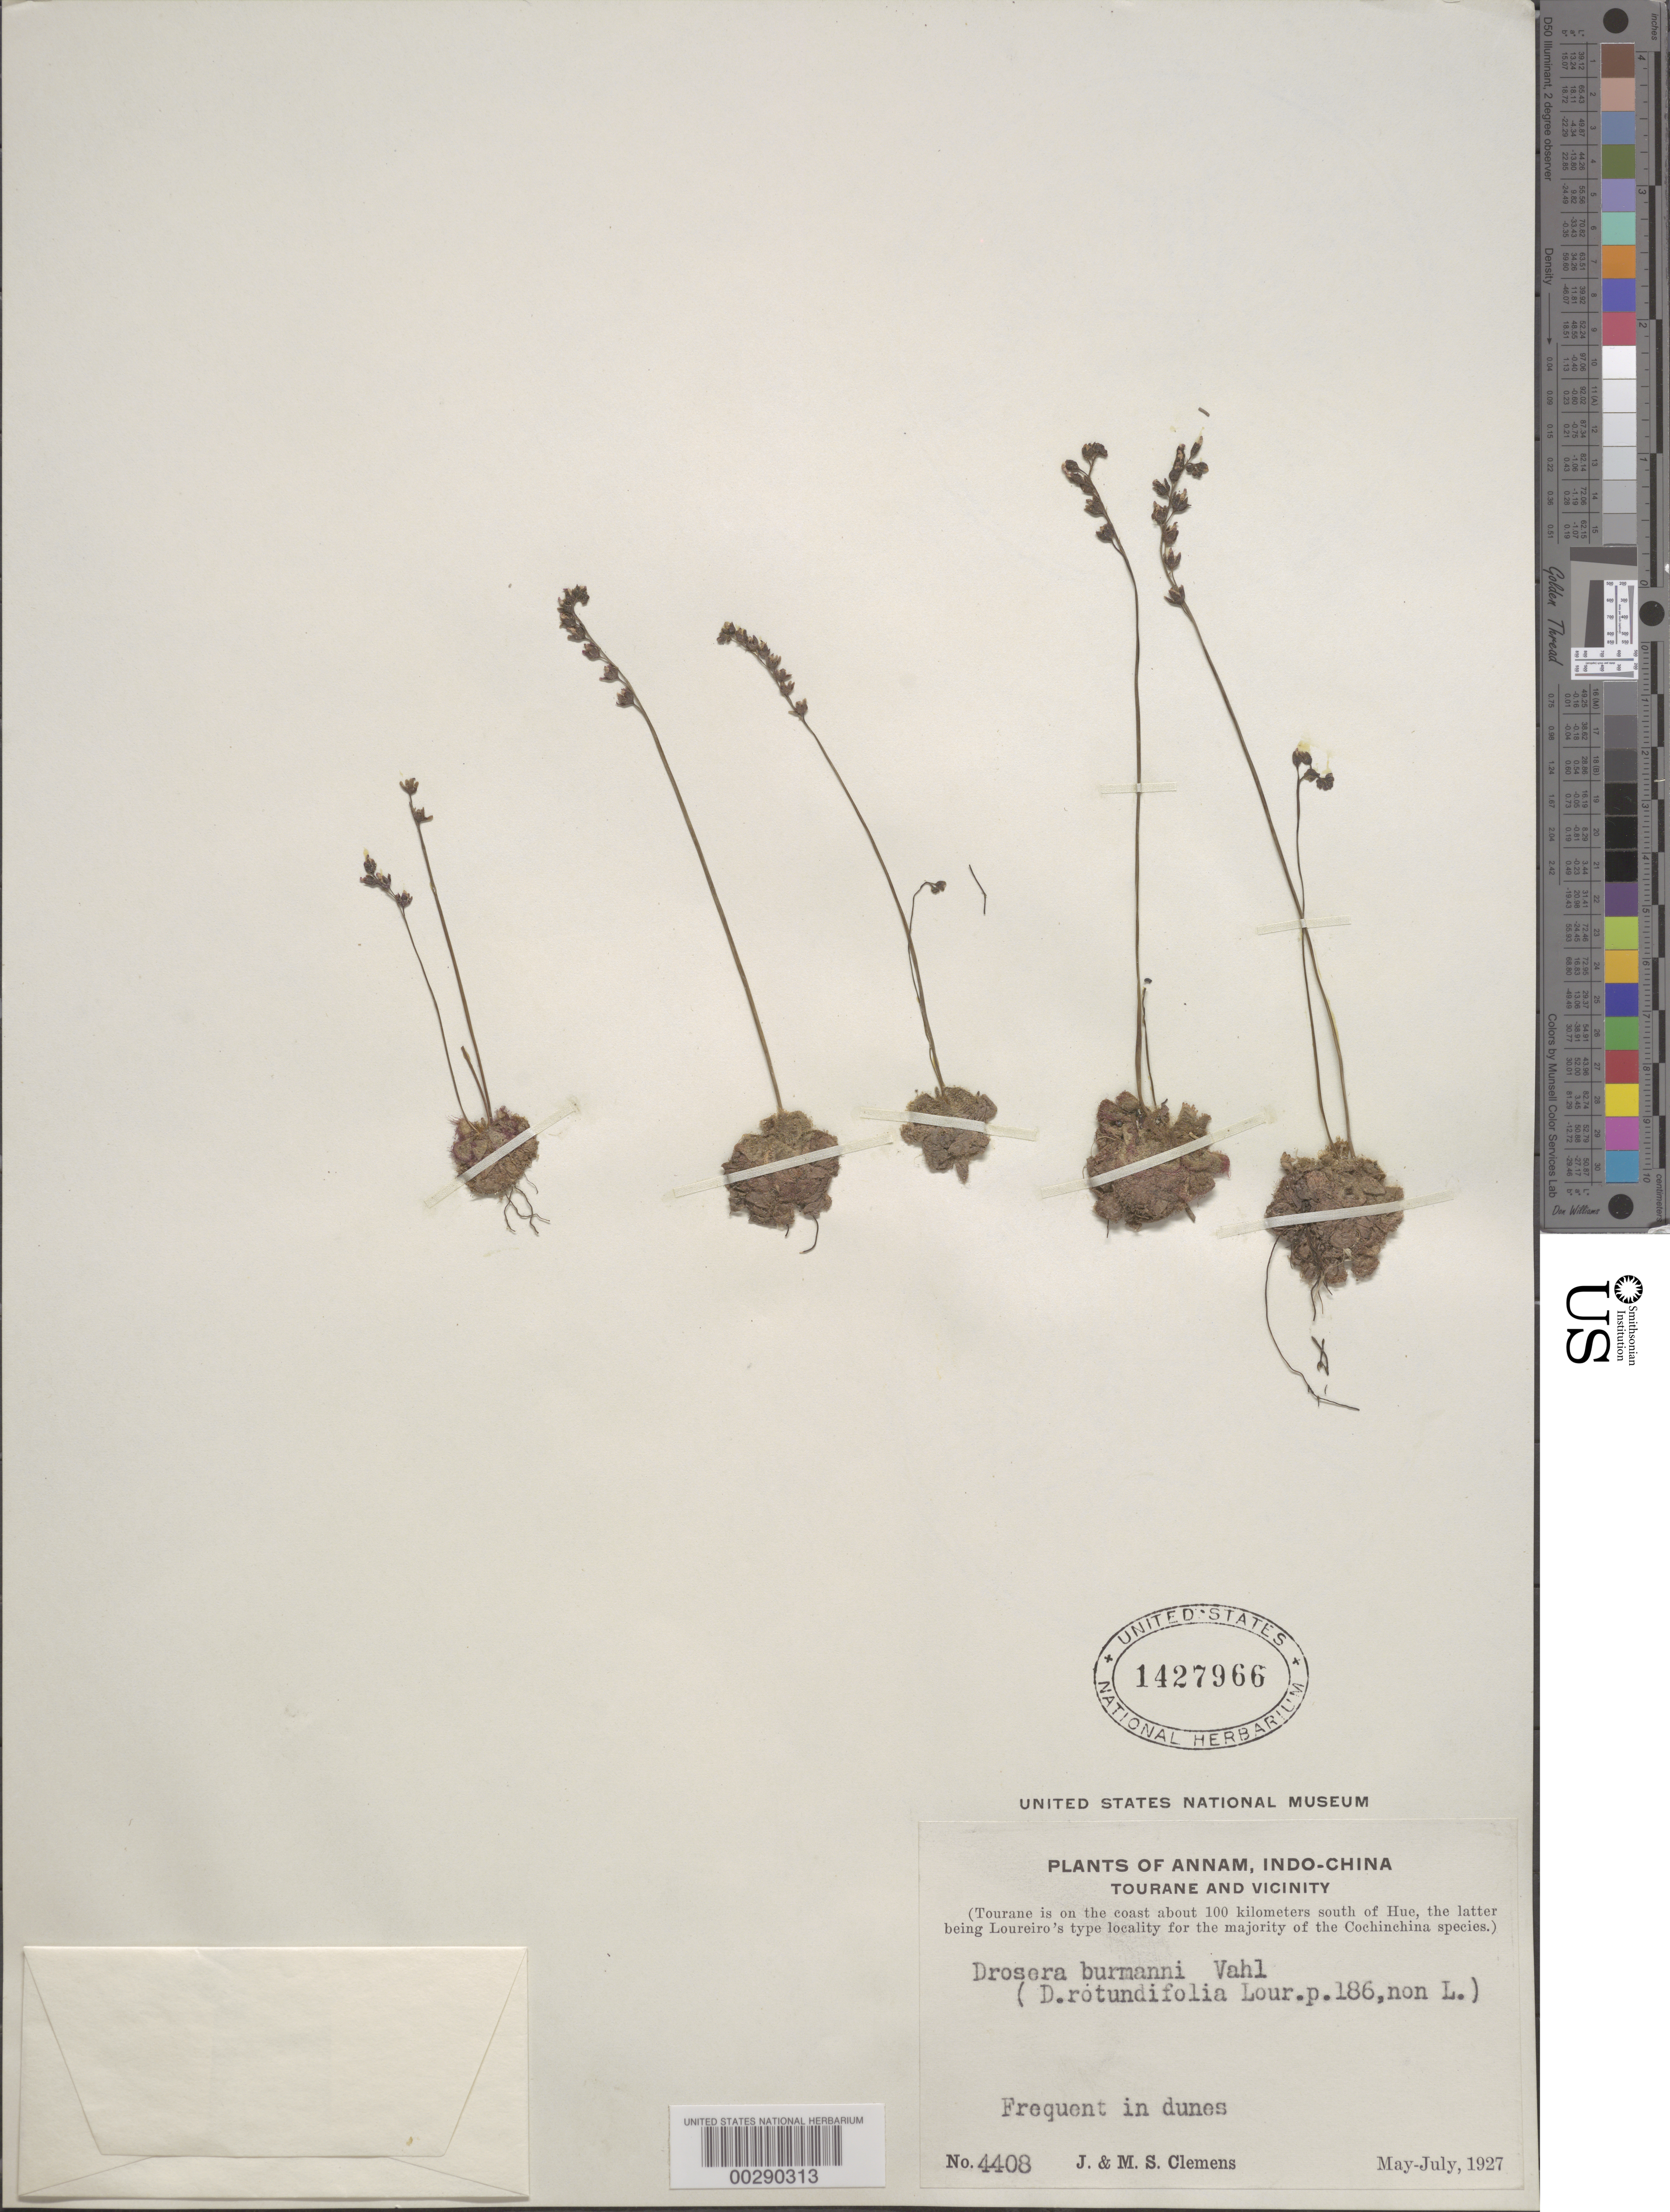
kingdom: Plantae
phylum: Tracheophyta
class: Magnoliopsida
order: Caryophyllales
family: Droseraceae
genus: Drosera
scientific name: Drosera burmannii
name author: Vahl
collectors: J. Clemens & M. S. Clemens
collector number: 4408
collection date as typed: May 1927 to -- Jul 1927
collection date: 1927-05/1927-07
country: Vietnam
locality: S of hue, tourane and vicinity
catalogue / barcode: US 1427966